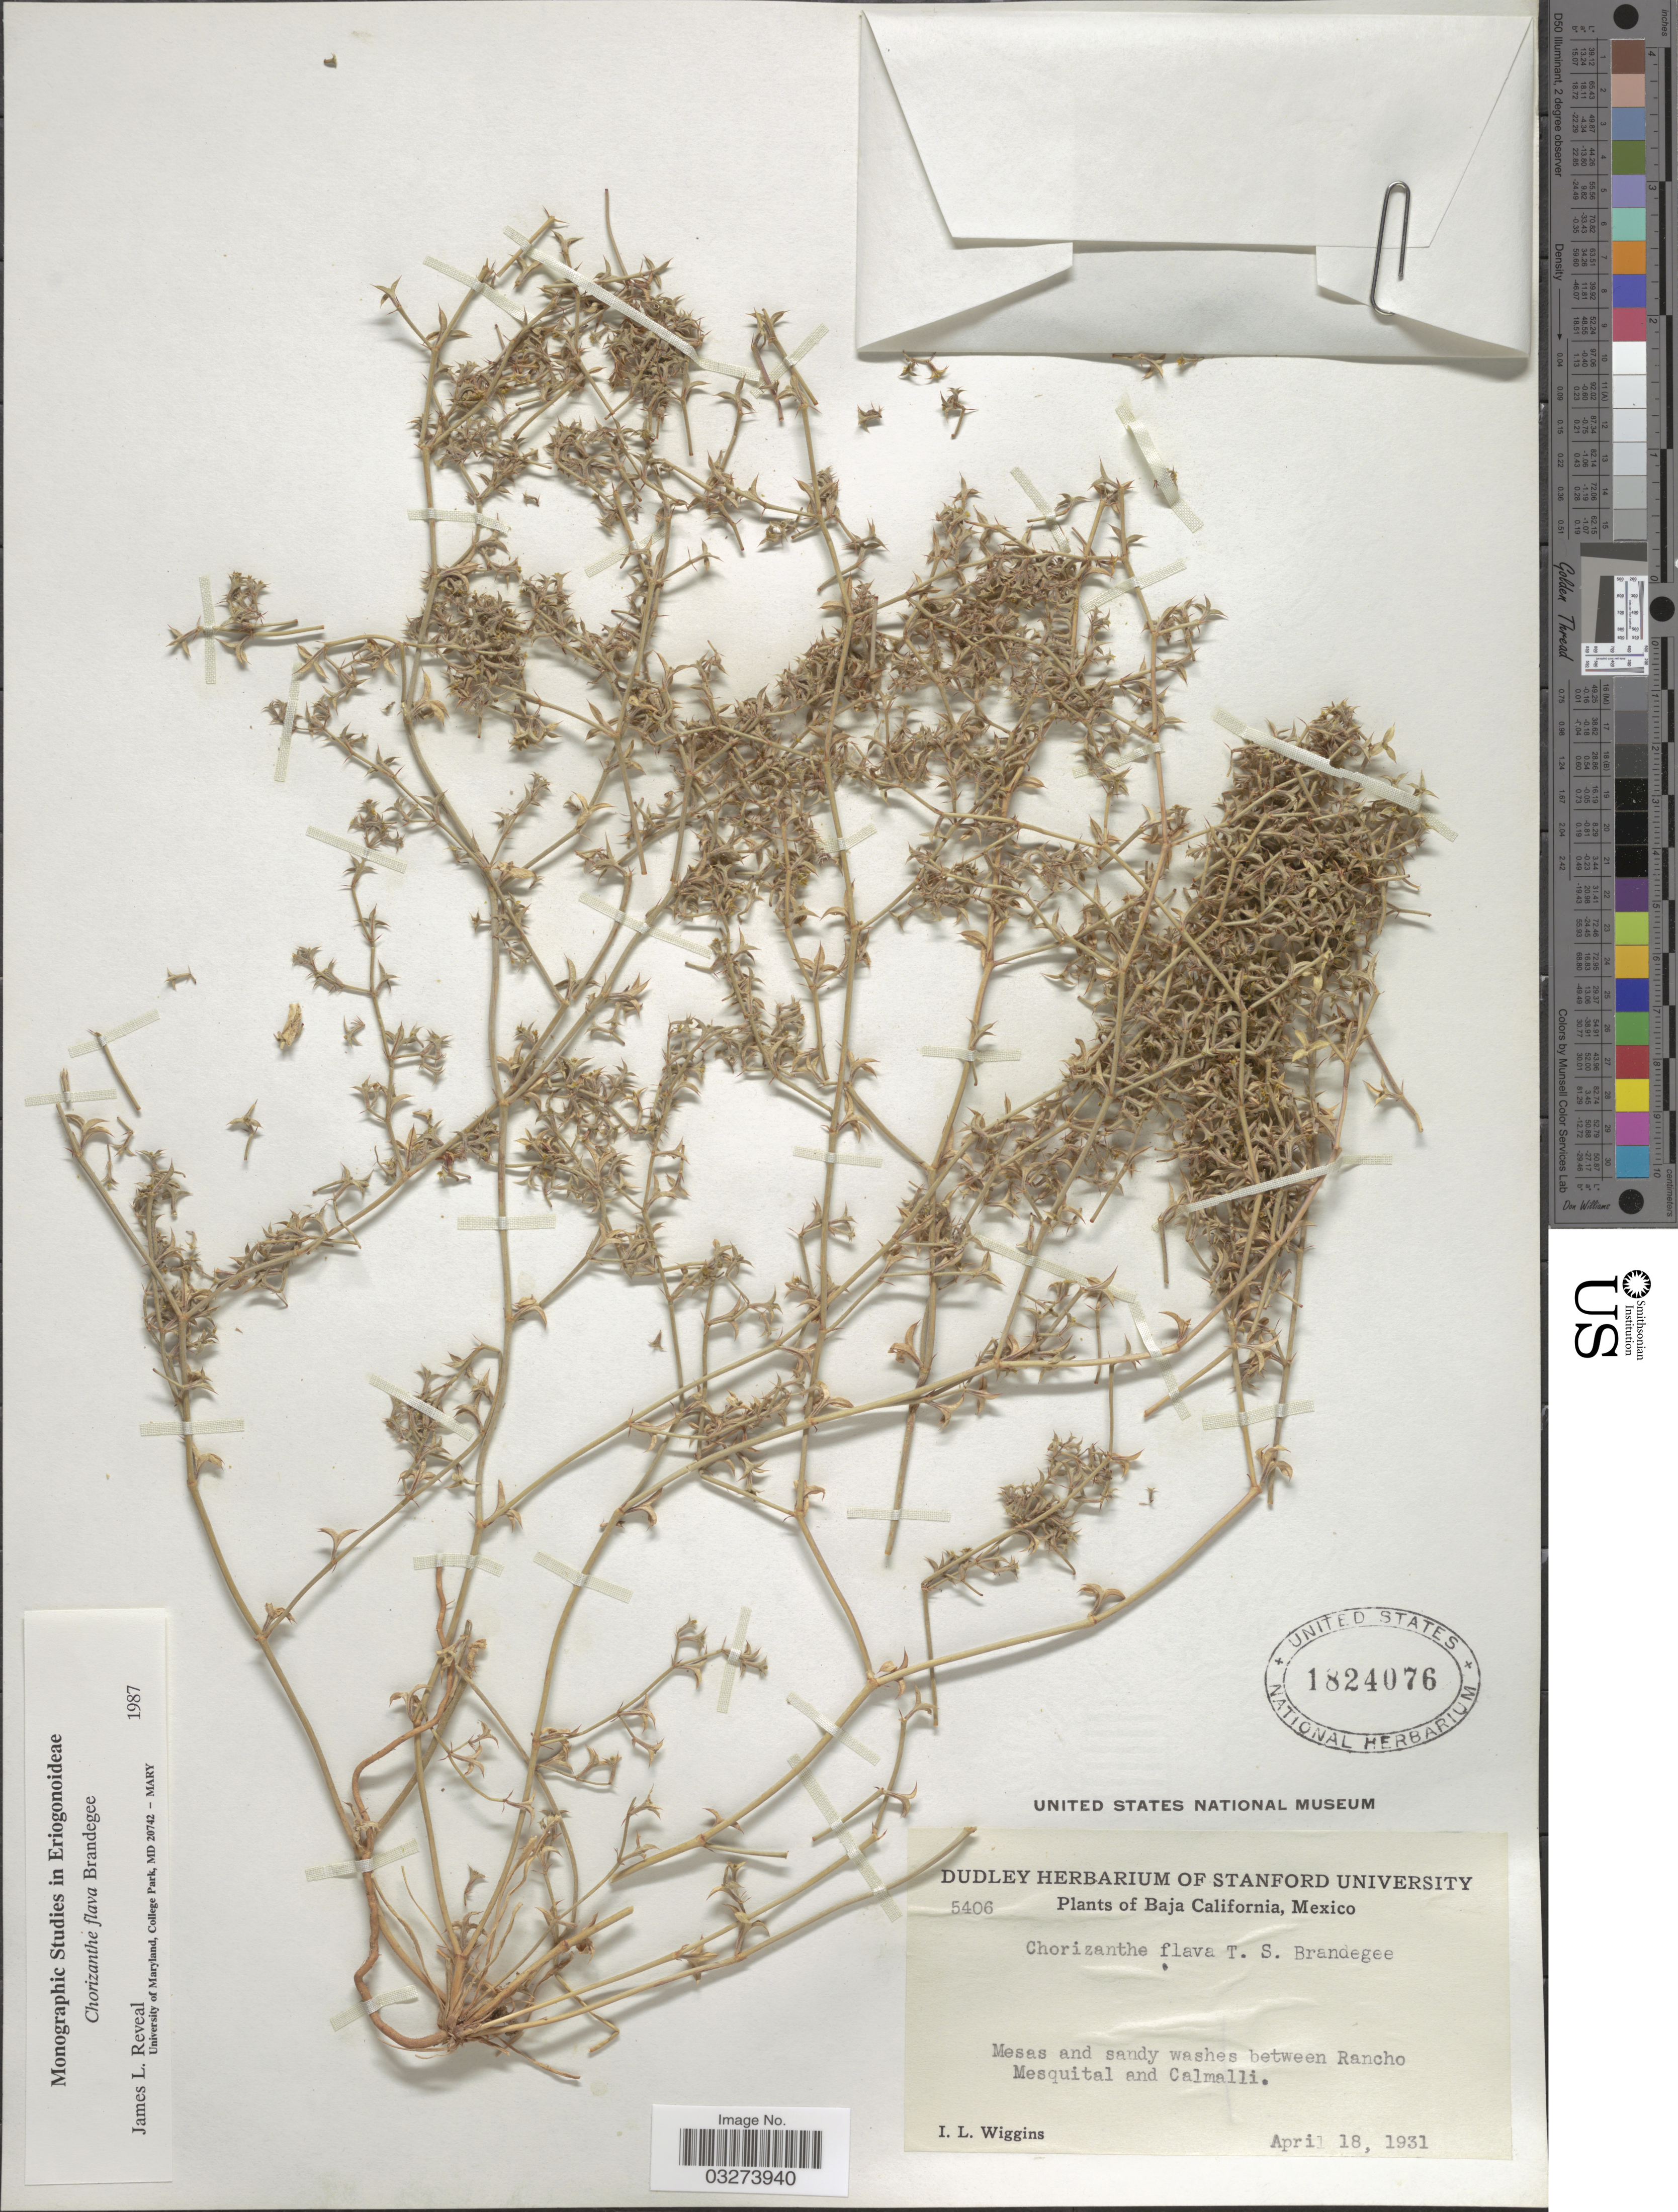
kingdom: Plantae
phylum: Tracheophyta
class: Magnoliopsida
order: Caryophyllales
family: Polygonaceae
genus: Chorizanthe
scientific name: Chorizanthe flava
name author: Brandegee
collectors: I. L. Wiggins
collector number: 5406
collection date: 1931-04-18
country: Mexico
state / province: Baja California Norte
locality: Mesas and sandy washes between Rancho Mesquital and Calmalli.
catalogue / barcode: US 1824076